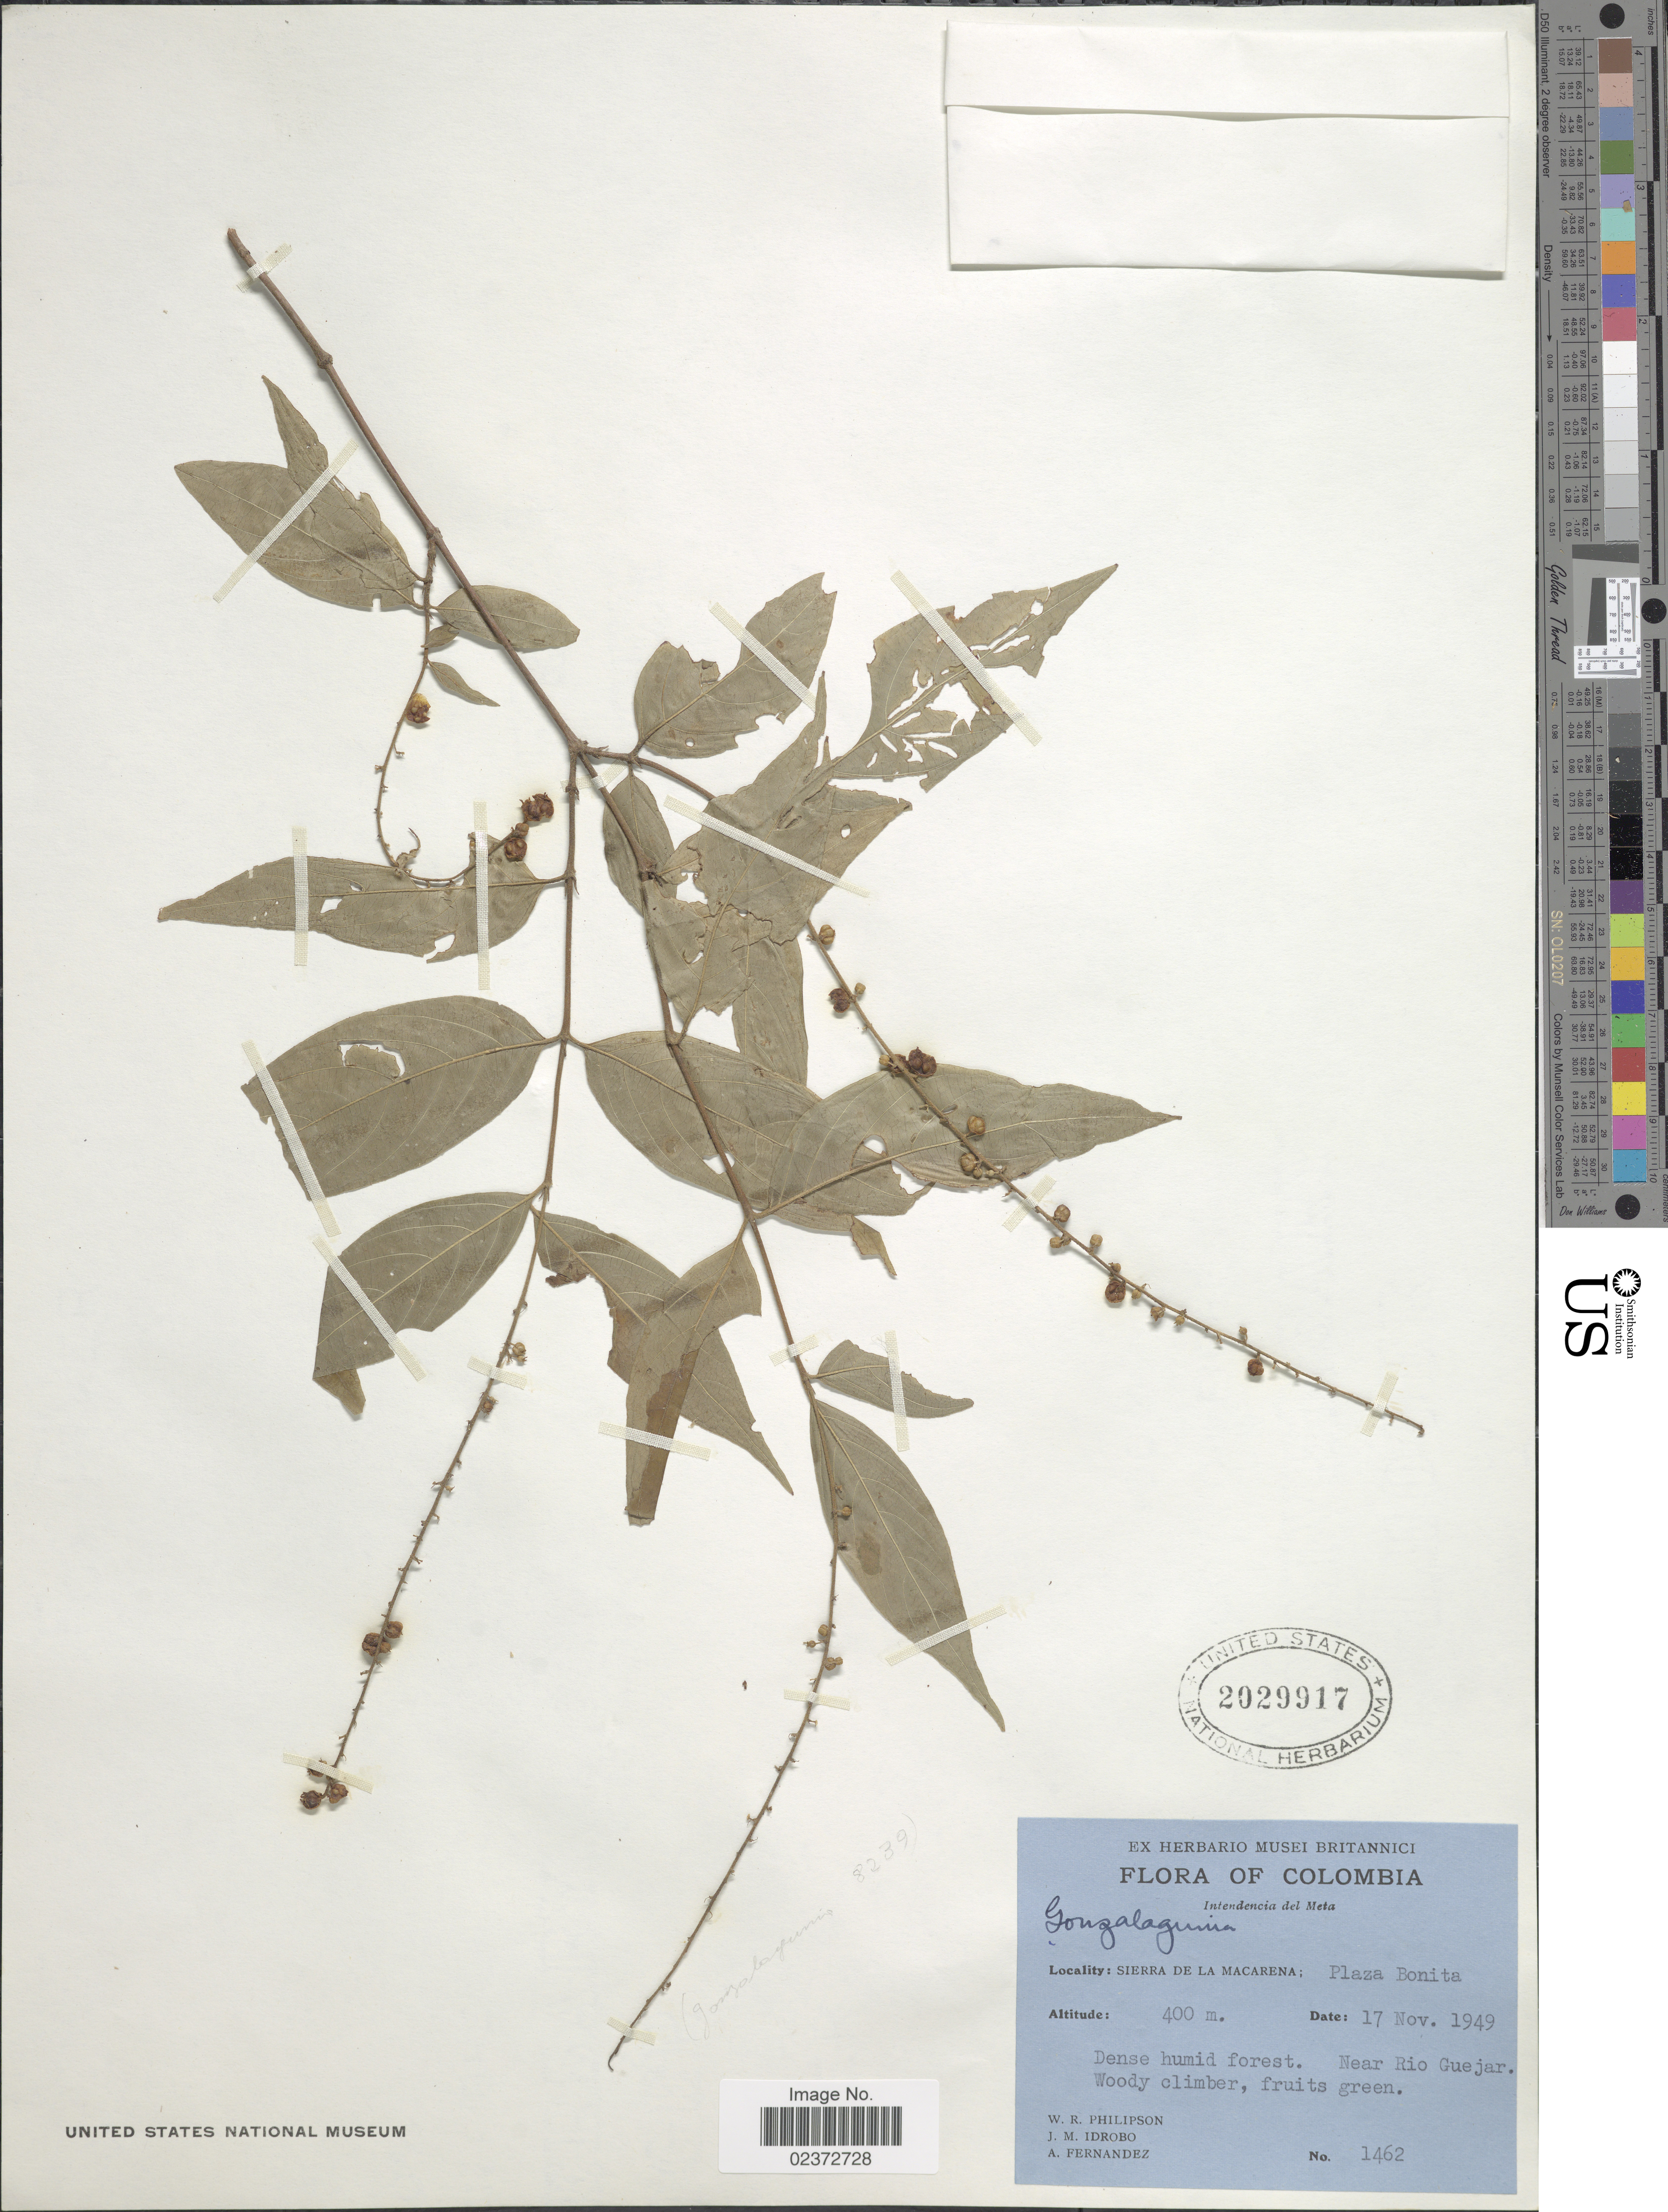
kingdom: Plantae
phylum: Tracheophyta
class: Magnoliopsida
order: Gentianales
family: Rubiaceae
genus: Gonzalagunia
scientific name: Gonzalagunia sp.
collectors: W. R. Philipson, J. M. Idrobo & A. Fernandez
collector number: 1462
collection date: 1949-11-17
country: Colombia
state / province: Meta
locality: Intendencia del Meta. Sierra de La Macarena; Plaza Bonita. Near Rio Guejar.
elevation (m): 400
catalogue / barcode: US 2029917